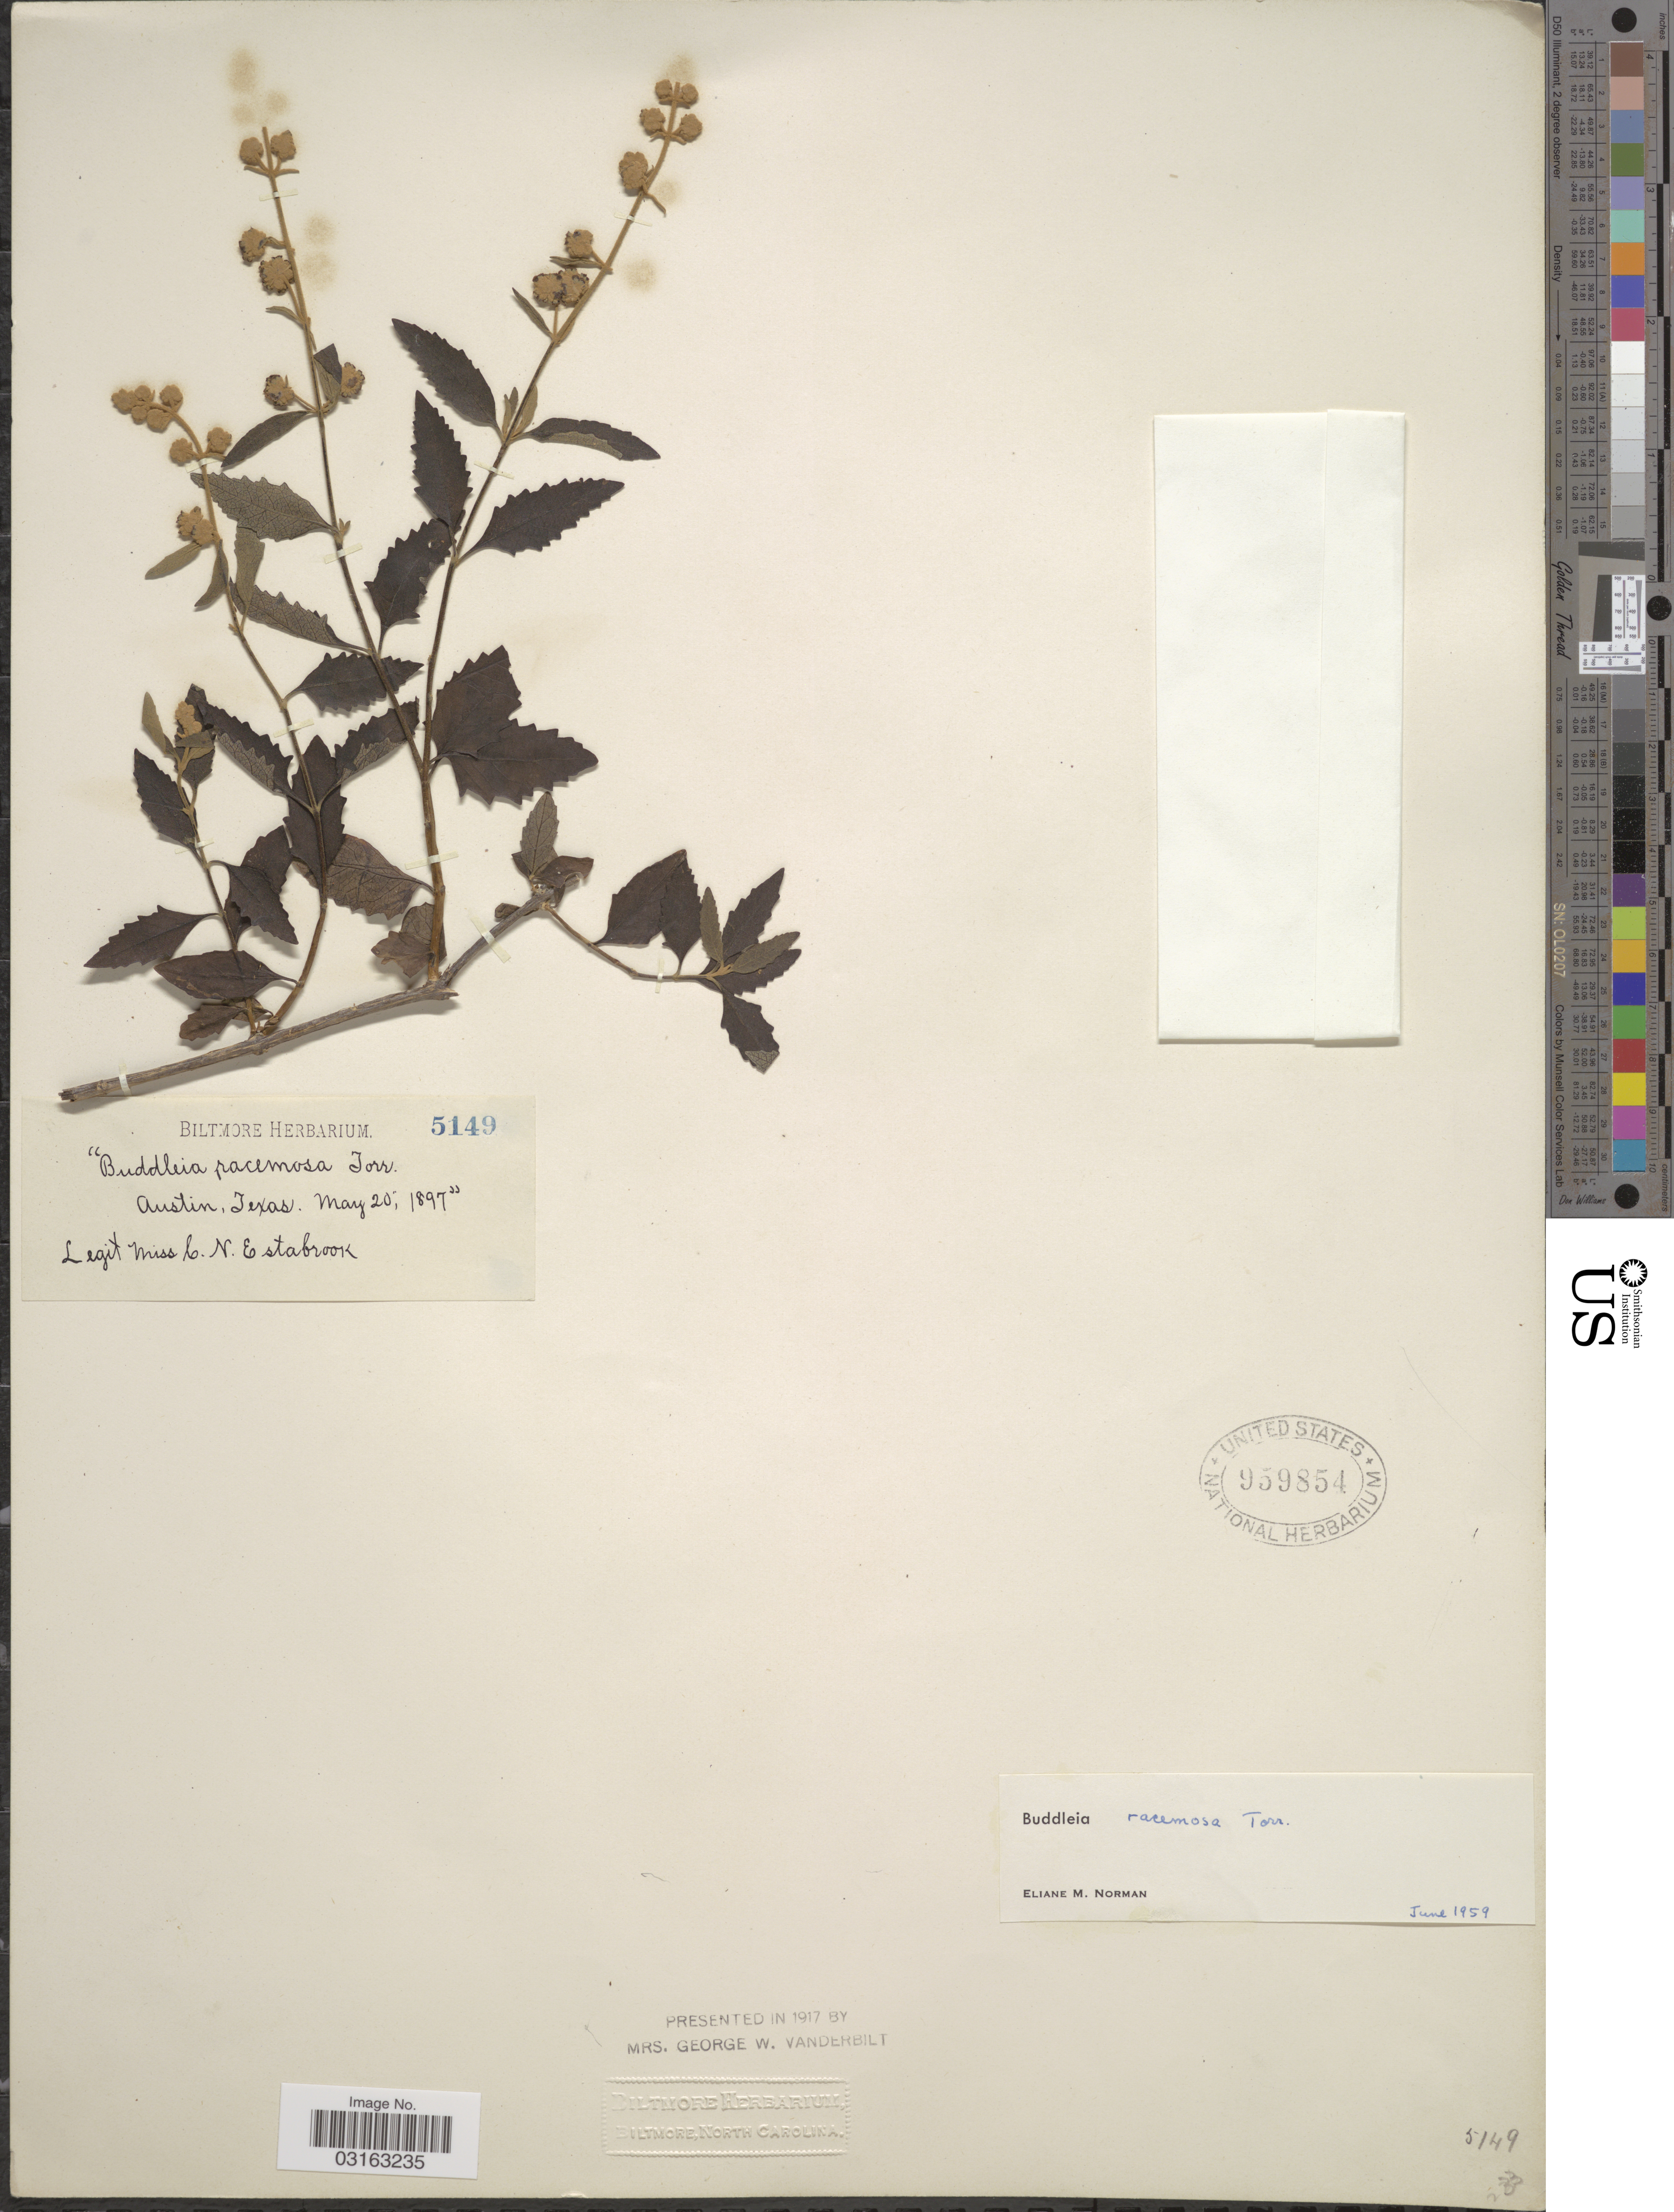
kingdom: Plantae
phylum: Tracheophyta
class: Magnoliopsida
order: Lamiales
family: Scrophulariaceae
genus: Buddleja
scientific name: Buddleja racemosa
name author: Torr.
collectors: C. Estabrook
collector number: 5149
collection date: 1897-05-20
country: United States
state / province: Texas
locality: Austin.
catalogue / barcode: US 959854